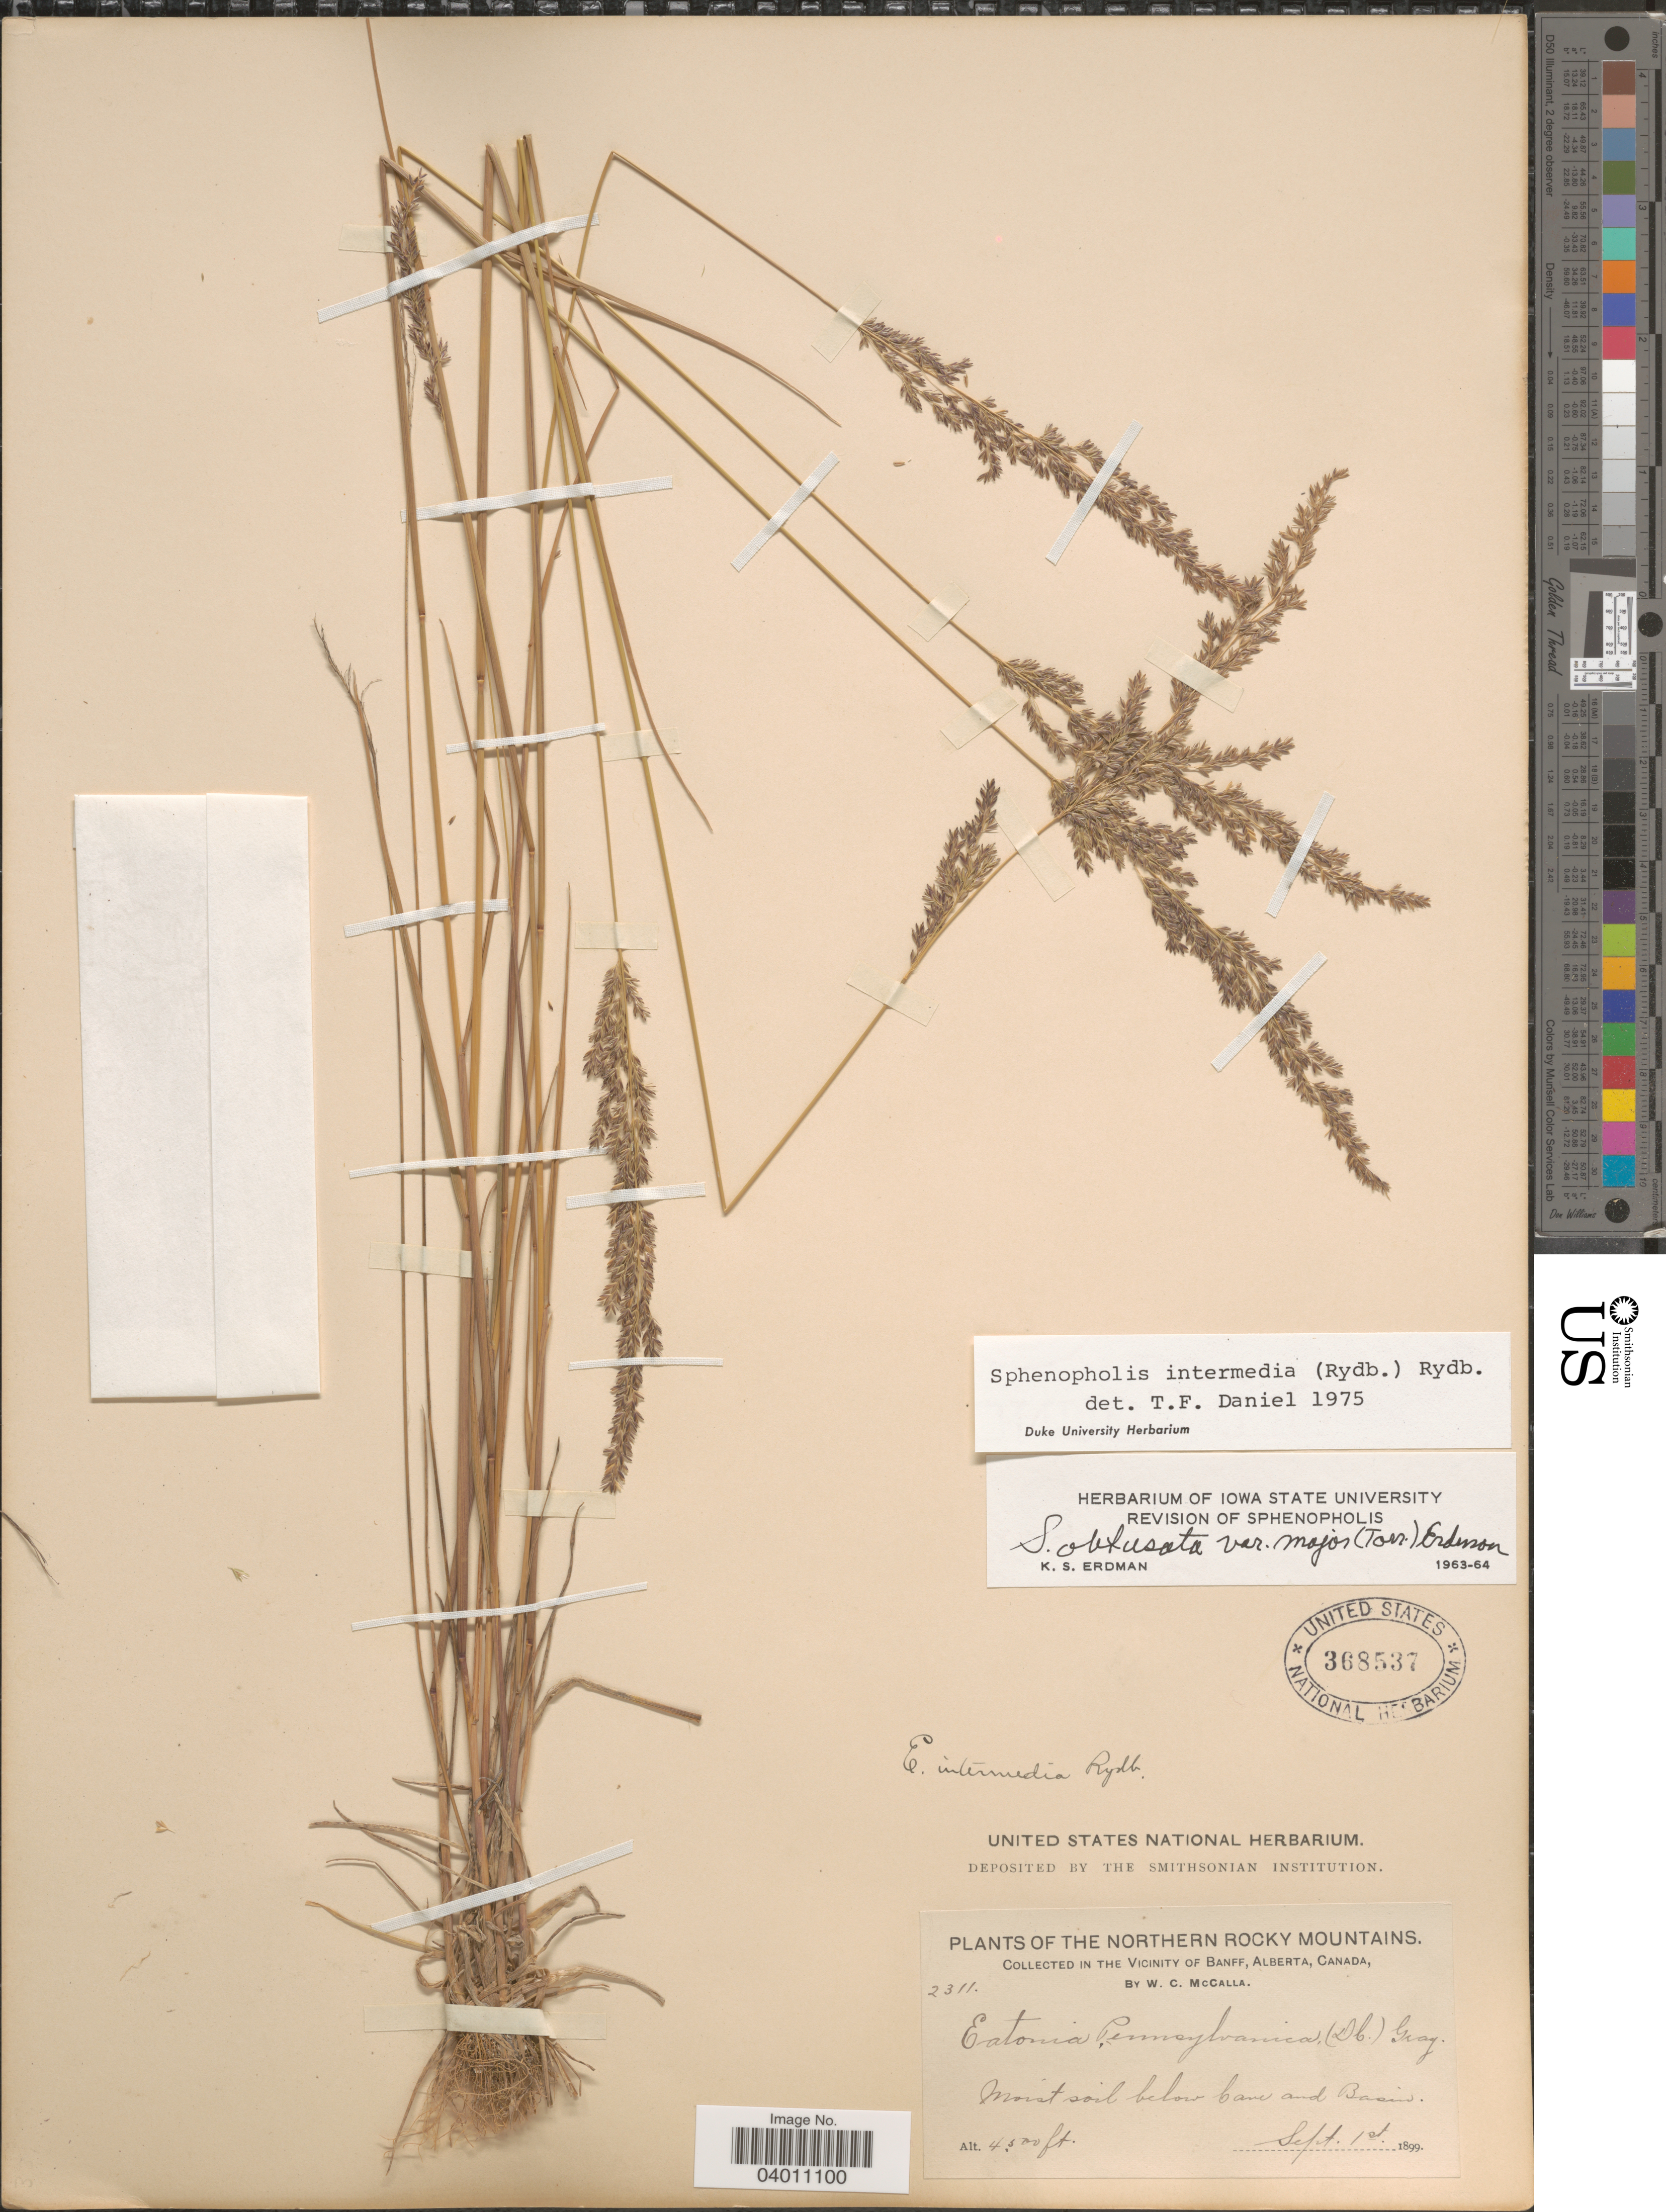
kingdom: Plantae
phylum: Tracheophyta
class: Liliopsida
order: Poales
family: Poaceae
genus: Sphenopholis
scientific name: Sphenopholis intermedia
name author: (Rydb.) Rydb.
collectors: W. McCalla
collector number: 2311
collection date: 1899-09-01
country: Canada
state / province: Alberta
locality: The Northern Rocky Mountains. In the Vicinity of Banff.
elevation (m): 1372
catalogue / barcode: US 368537